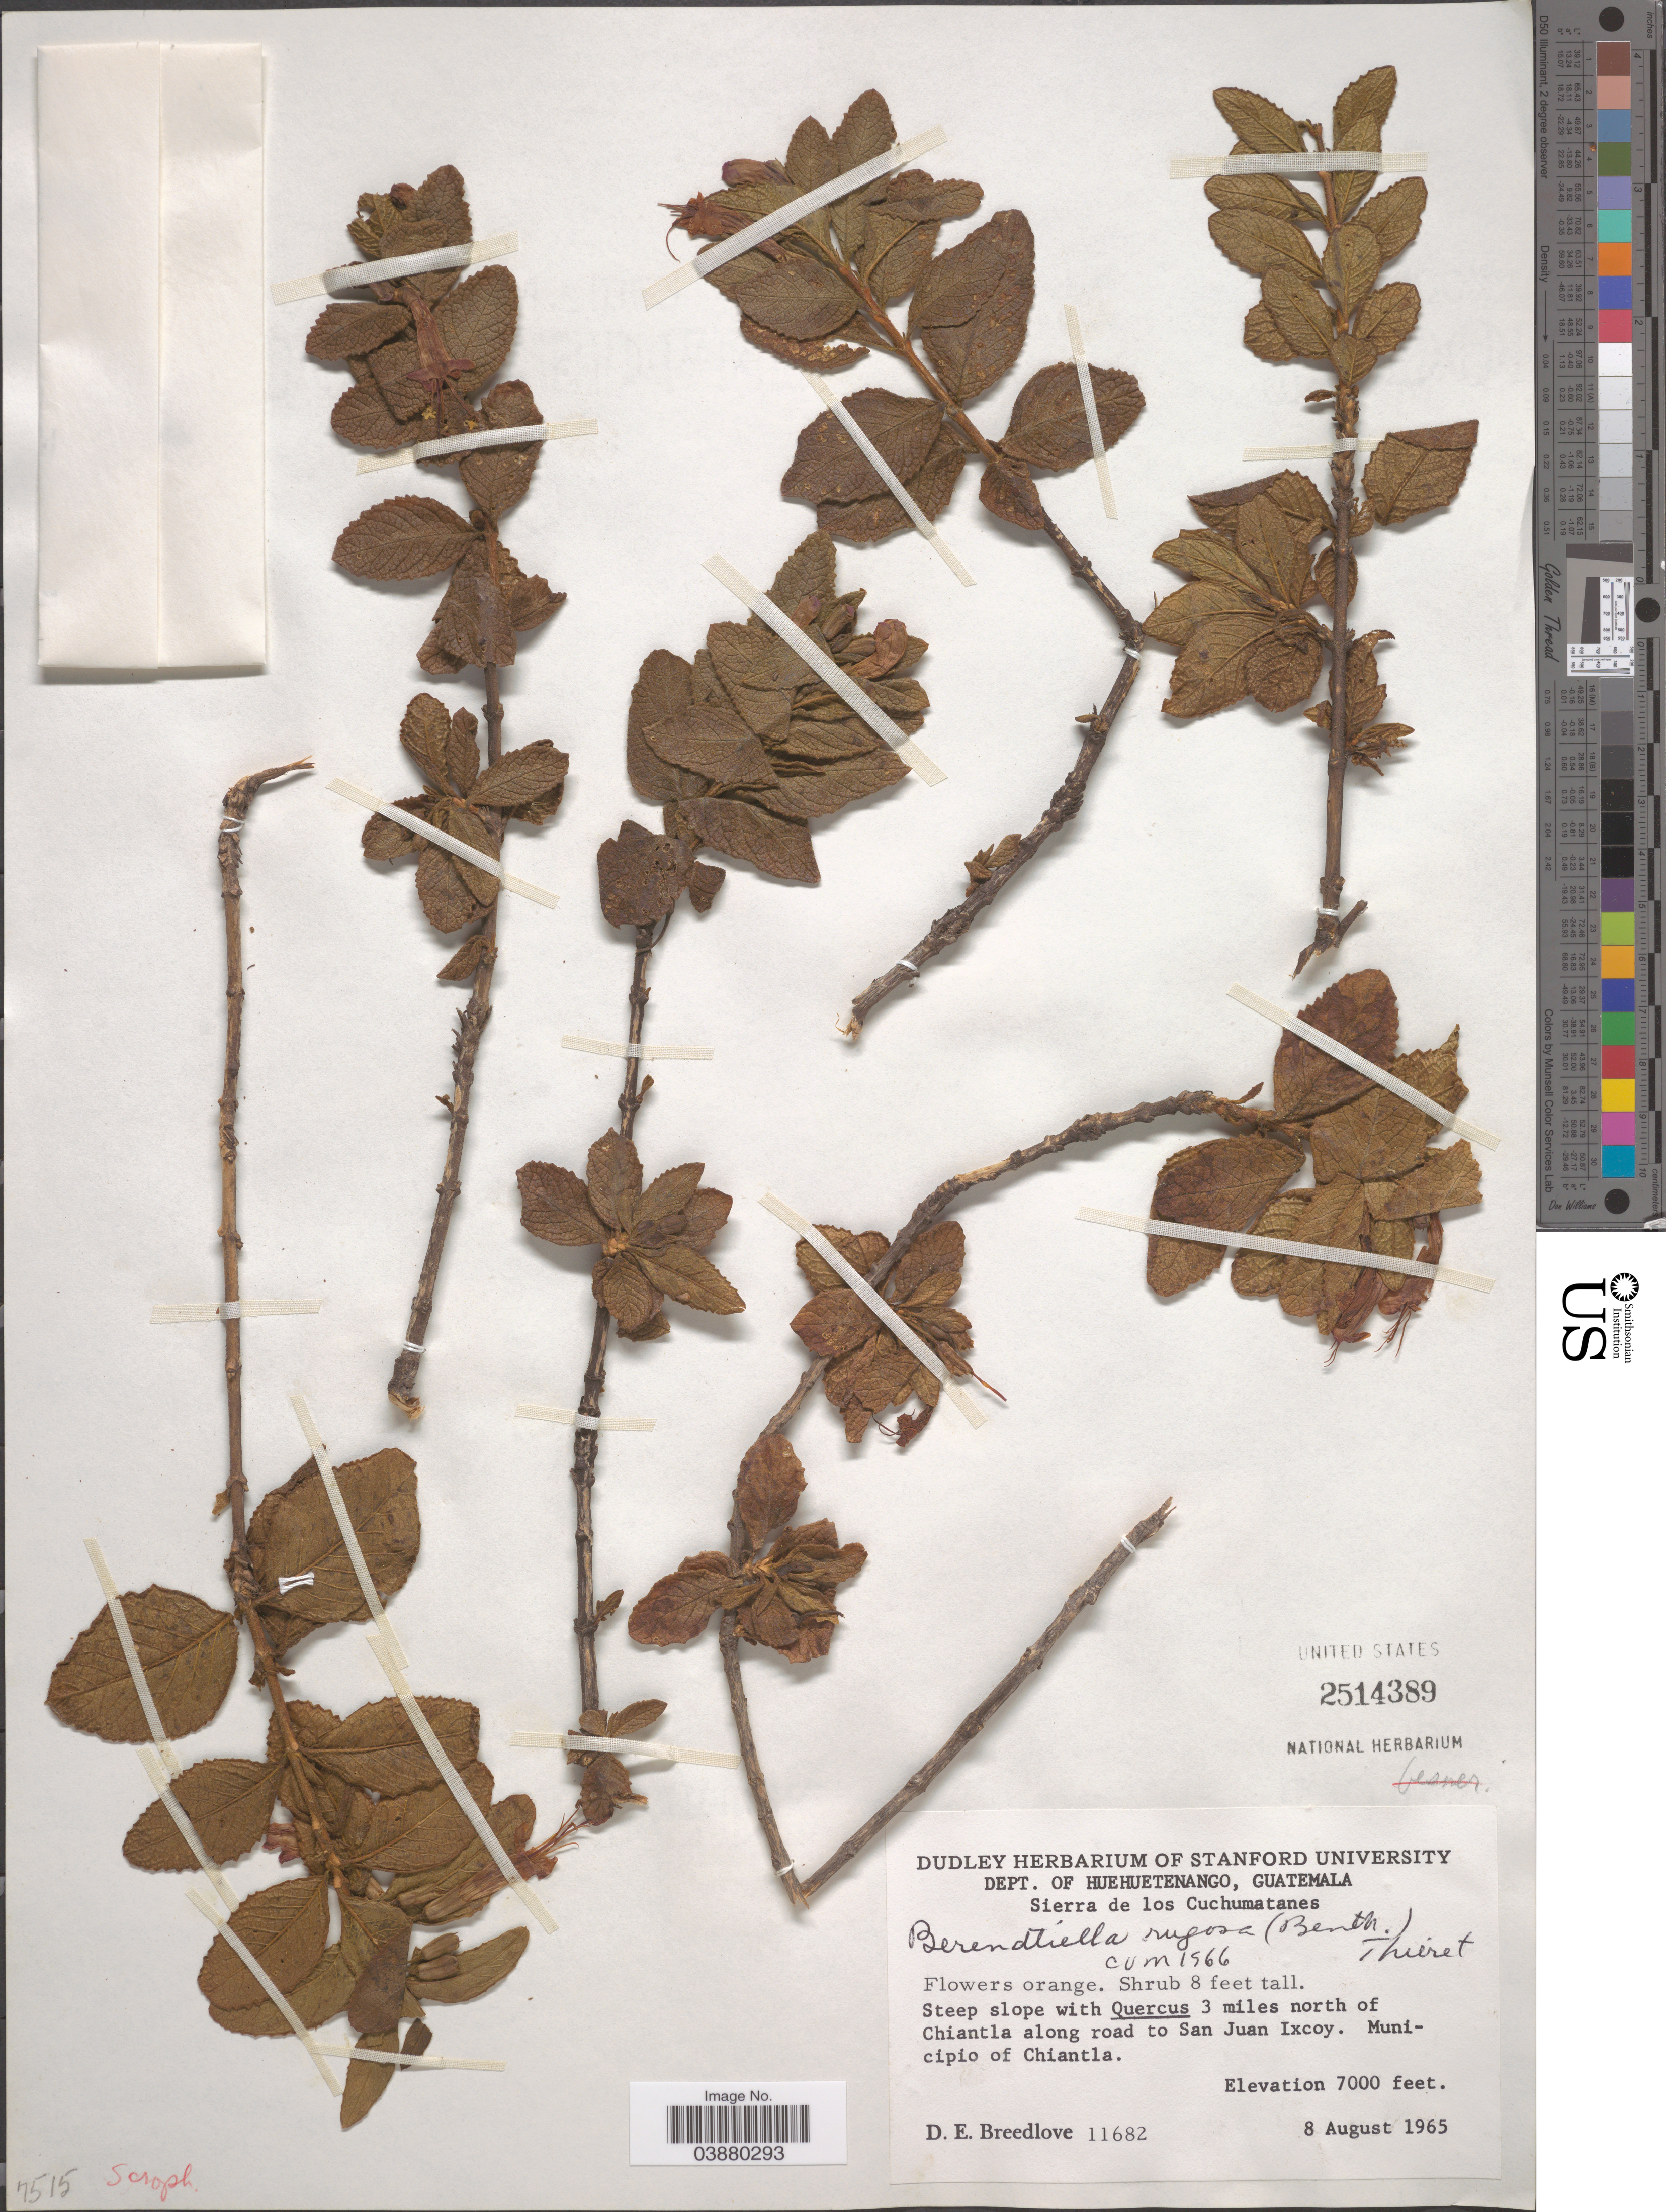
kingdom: Plantae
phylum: Tracheophyta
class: Magnoliopsida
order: Lamiales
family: Phrymaceae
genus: Hemichaena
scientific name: Hemichaena rugosa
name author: (Benth.) Thieret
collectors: D. E. Breedlove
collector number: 11682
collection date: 1965-08-08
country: Guatemala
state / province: Huehuetenango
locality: Dept. of Huehuetenango. Sierra de los Cuchumatanes. 3 miles north of Chiantla along road to San Juan Ixcoy. Municipio of Chiantla.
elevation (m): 2134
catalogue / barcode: US 2514389